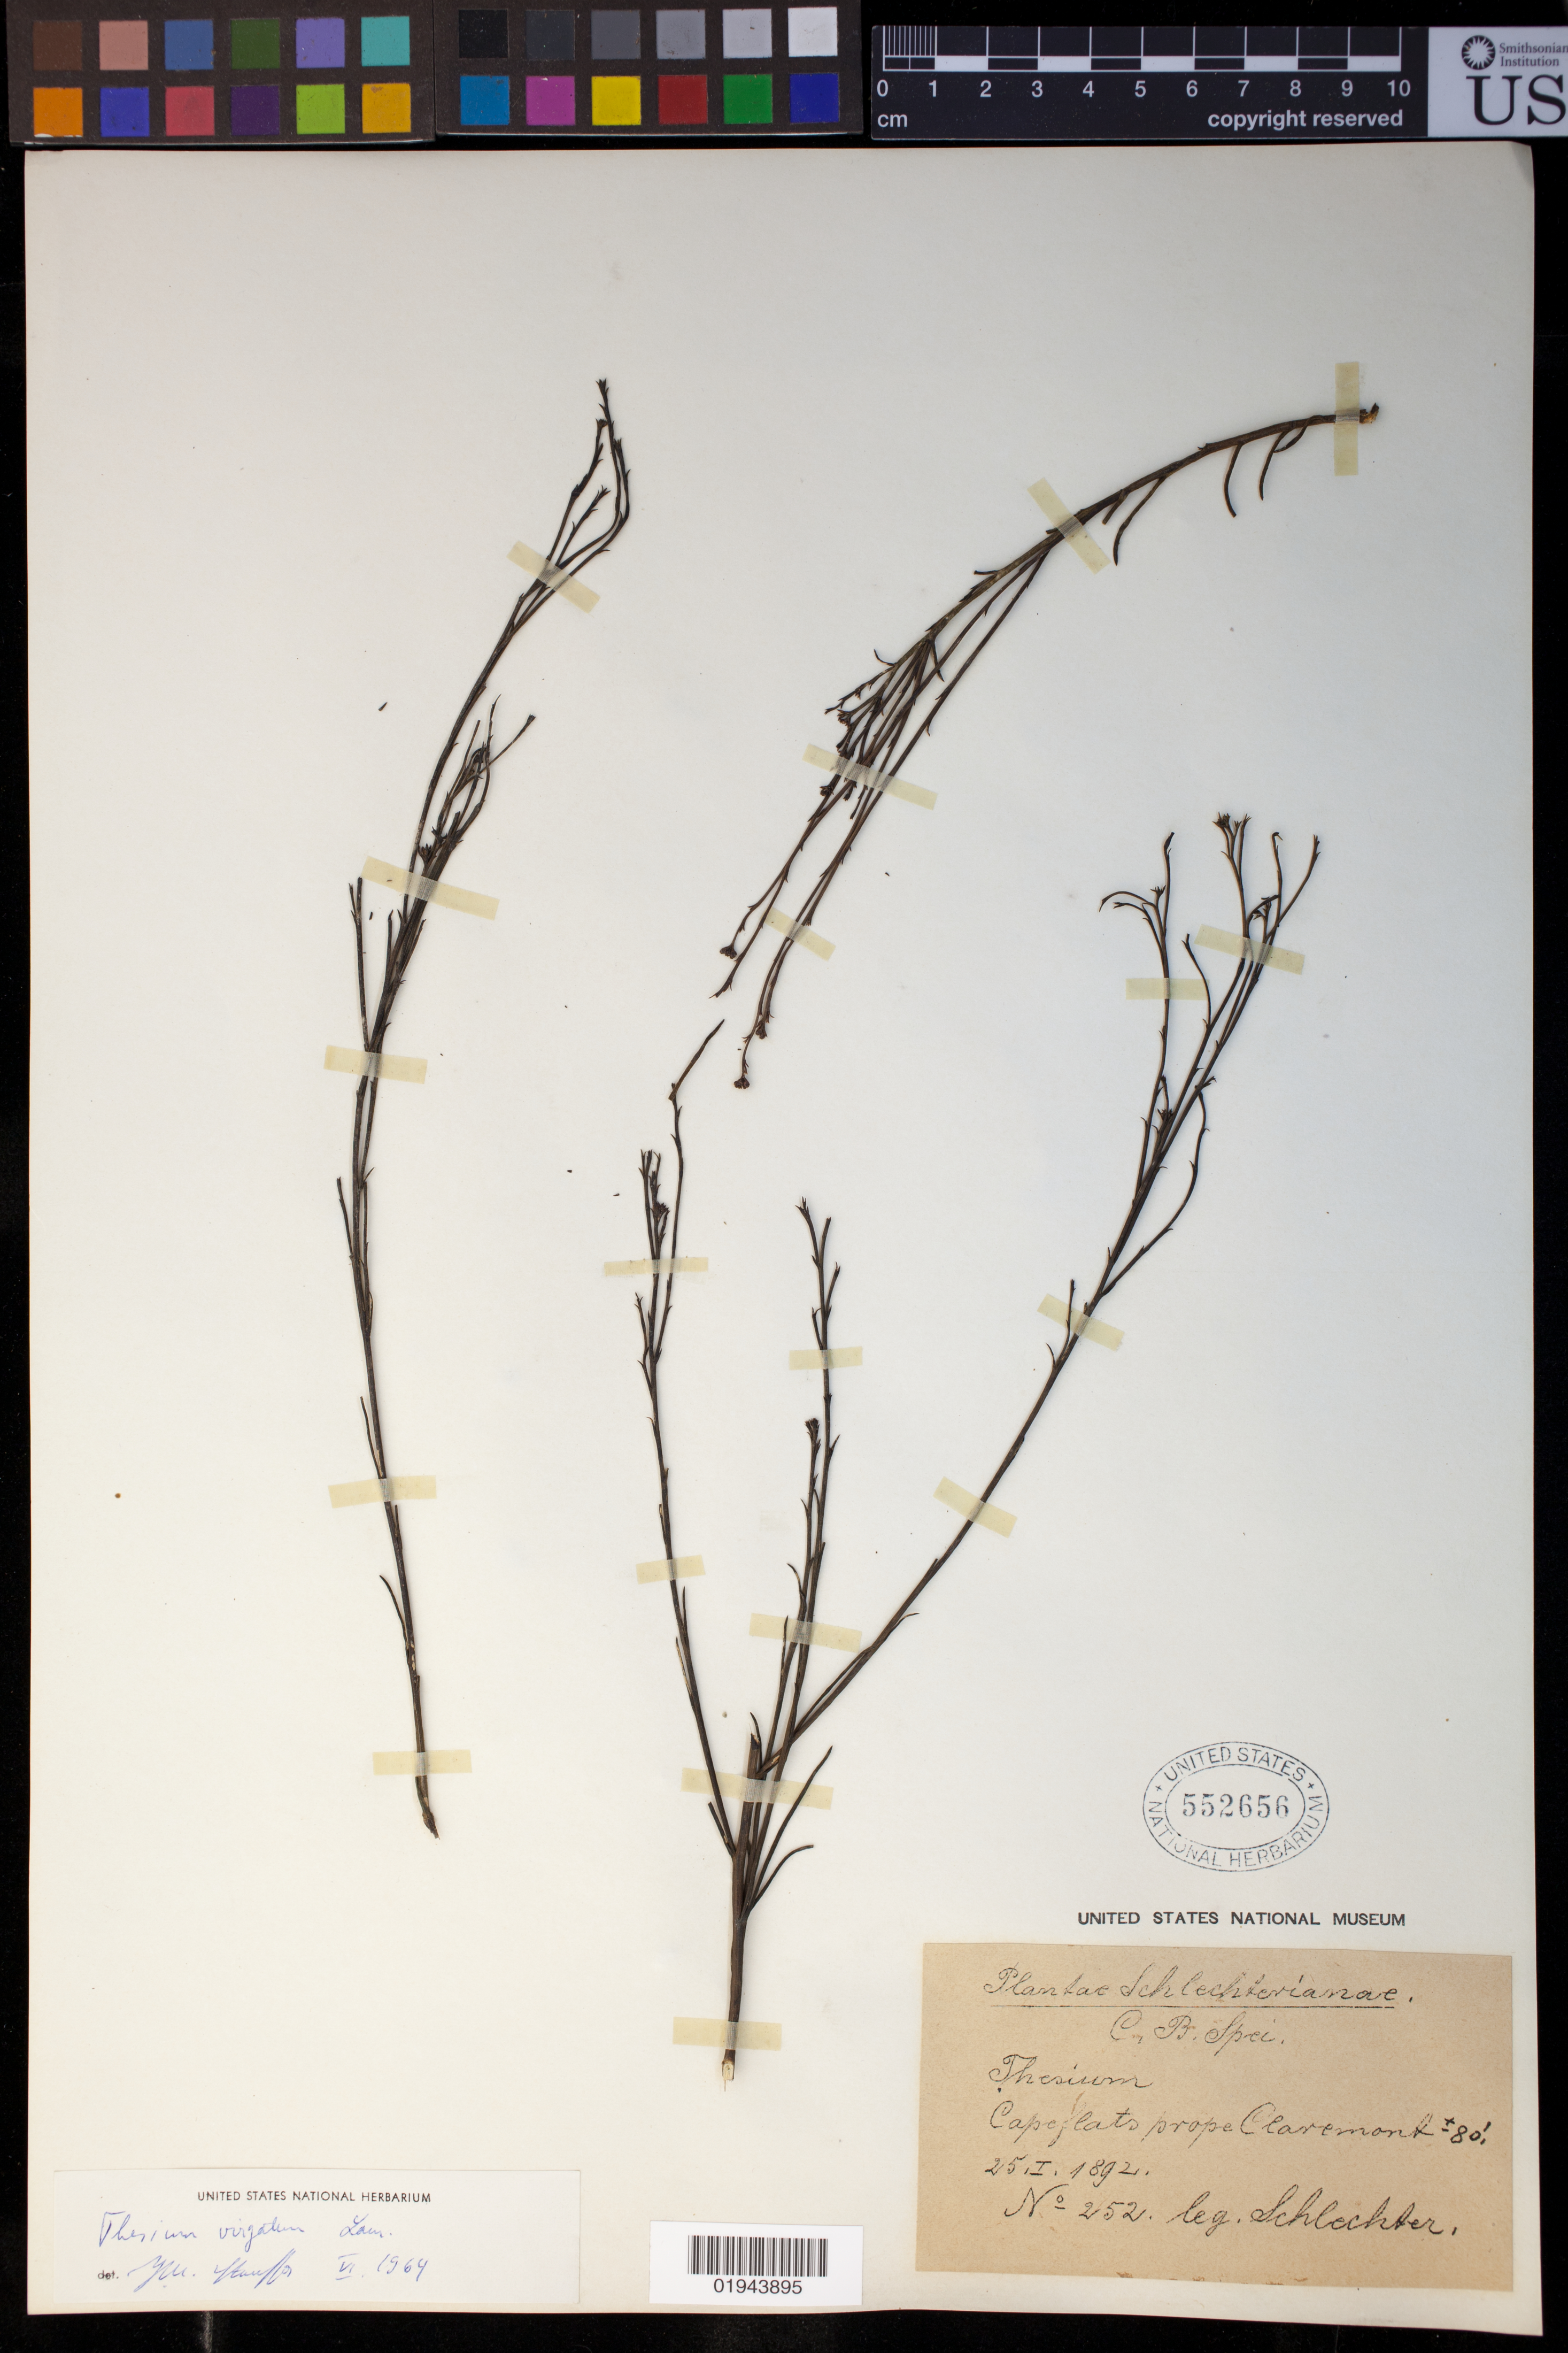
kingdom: Plantae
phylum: Tracheophyta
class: Magnoliopsida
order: Santalales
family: Thesiaceae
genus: Thesium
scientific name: Thesium virgatum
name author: Lam.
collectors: Schlechter, --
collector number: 252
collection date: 1892-01-25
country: South Africa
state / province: Western Cape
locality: Capeflats prope Claremont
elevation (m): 24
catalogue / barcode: US 552656